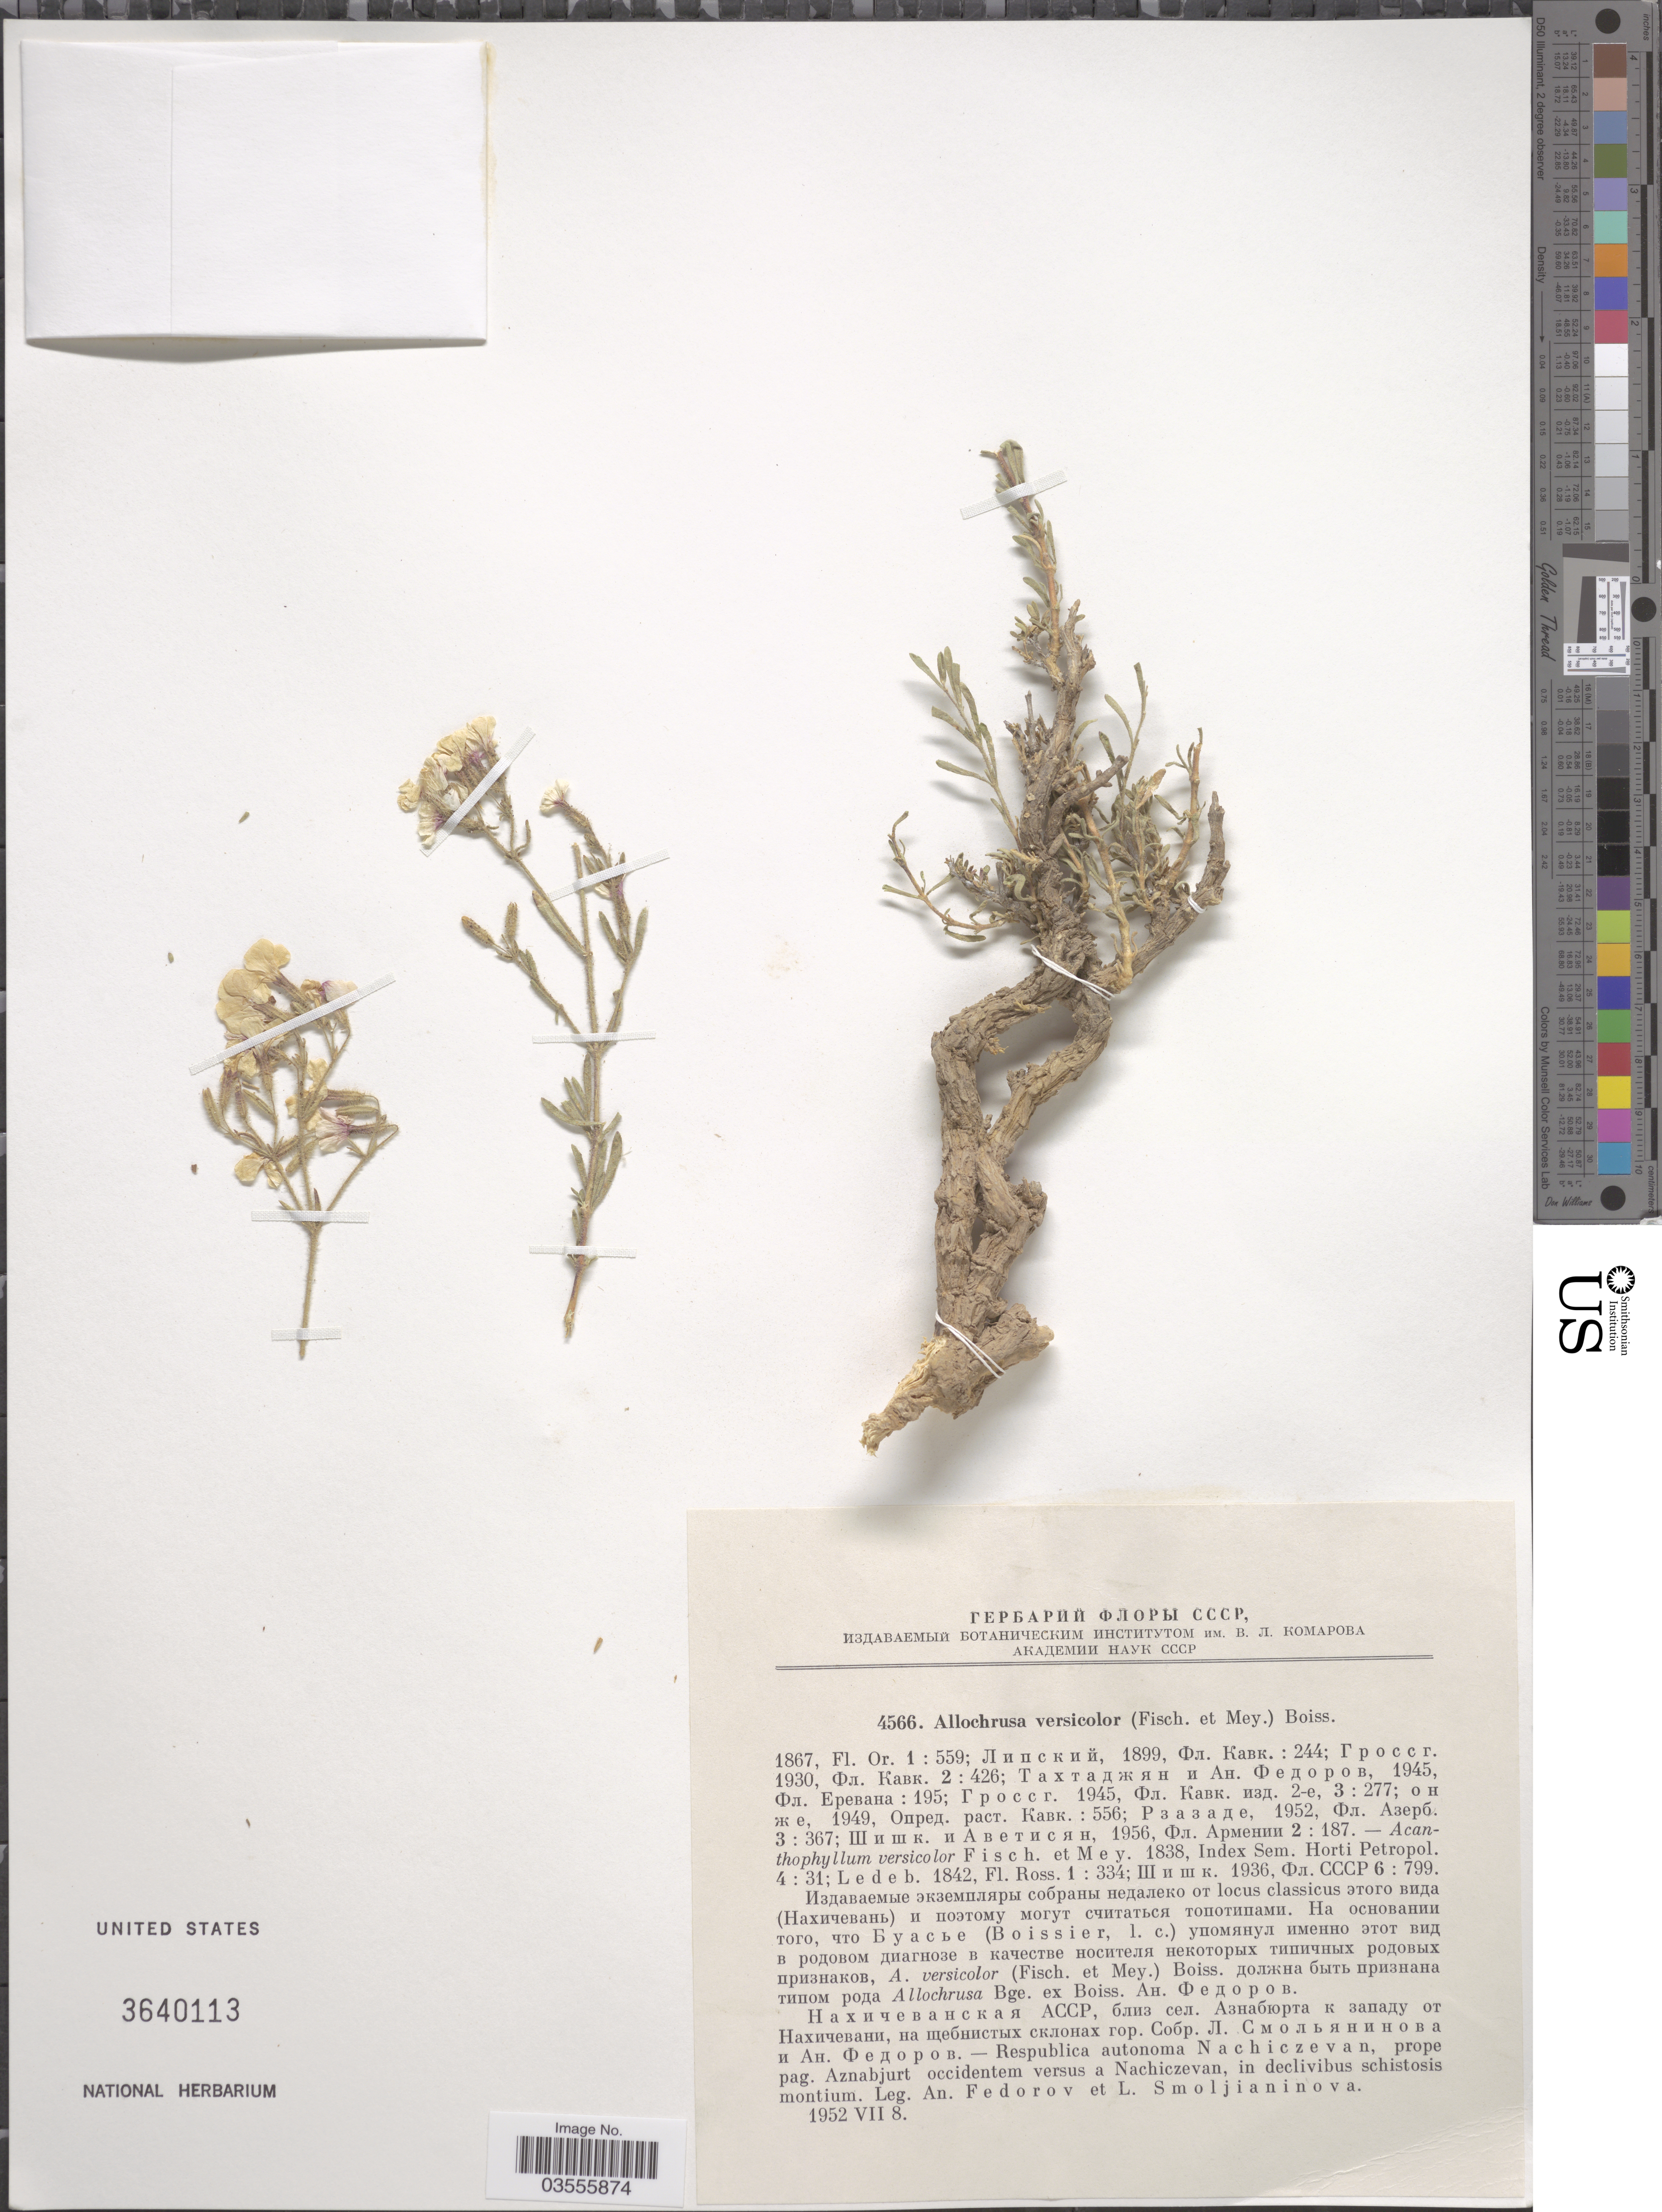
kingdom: Plantae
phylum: Tracheophyta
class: Magnoliopsida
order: Caryophyllales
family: Caryophyllaceae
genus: Acanthophyllum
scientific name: Acanthophyllum versicolor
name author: Fisch. & C.A. Mey.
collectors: A. Fedorov & L. Smoljianinova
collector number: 4566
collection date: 1952-07-08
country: Azerbaijan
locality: Respublica autonoma Nachiczevan, prope pag. Aznabjurt occidentem versus a Nachiczevan, in declivibus schistosis montium.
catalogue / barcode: US 3640113